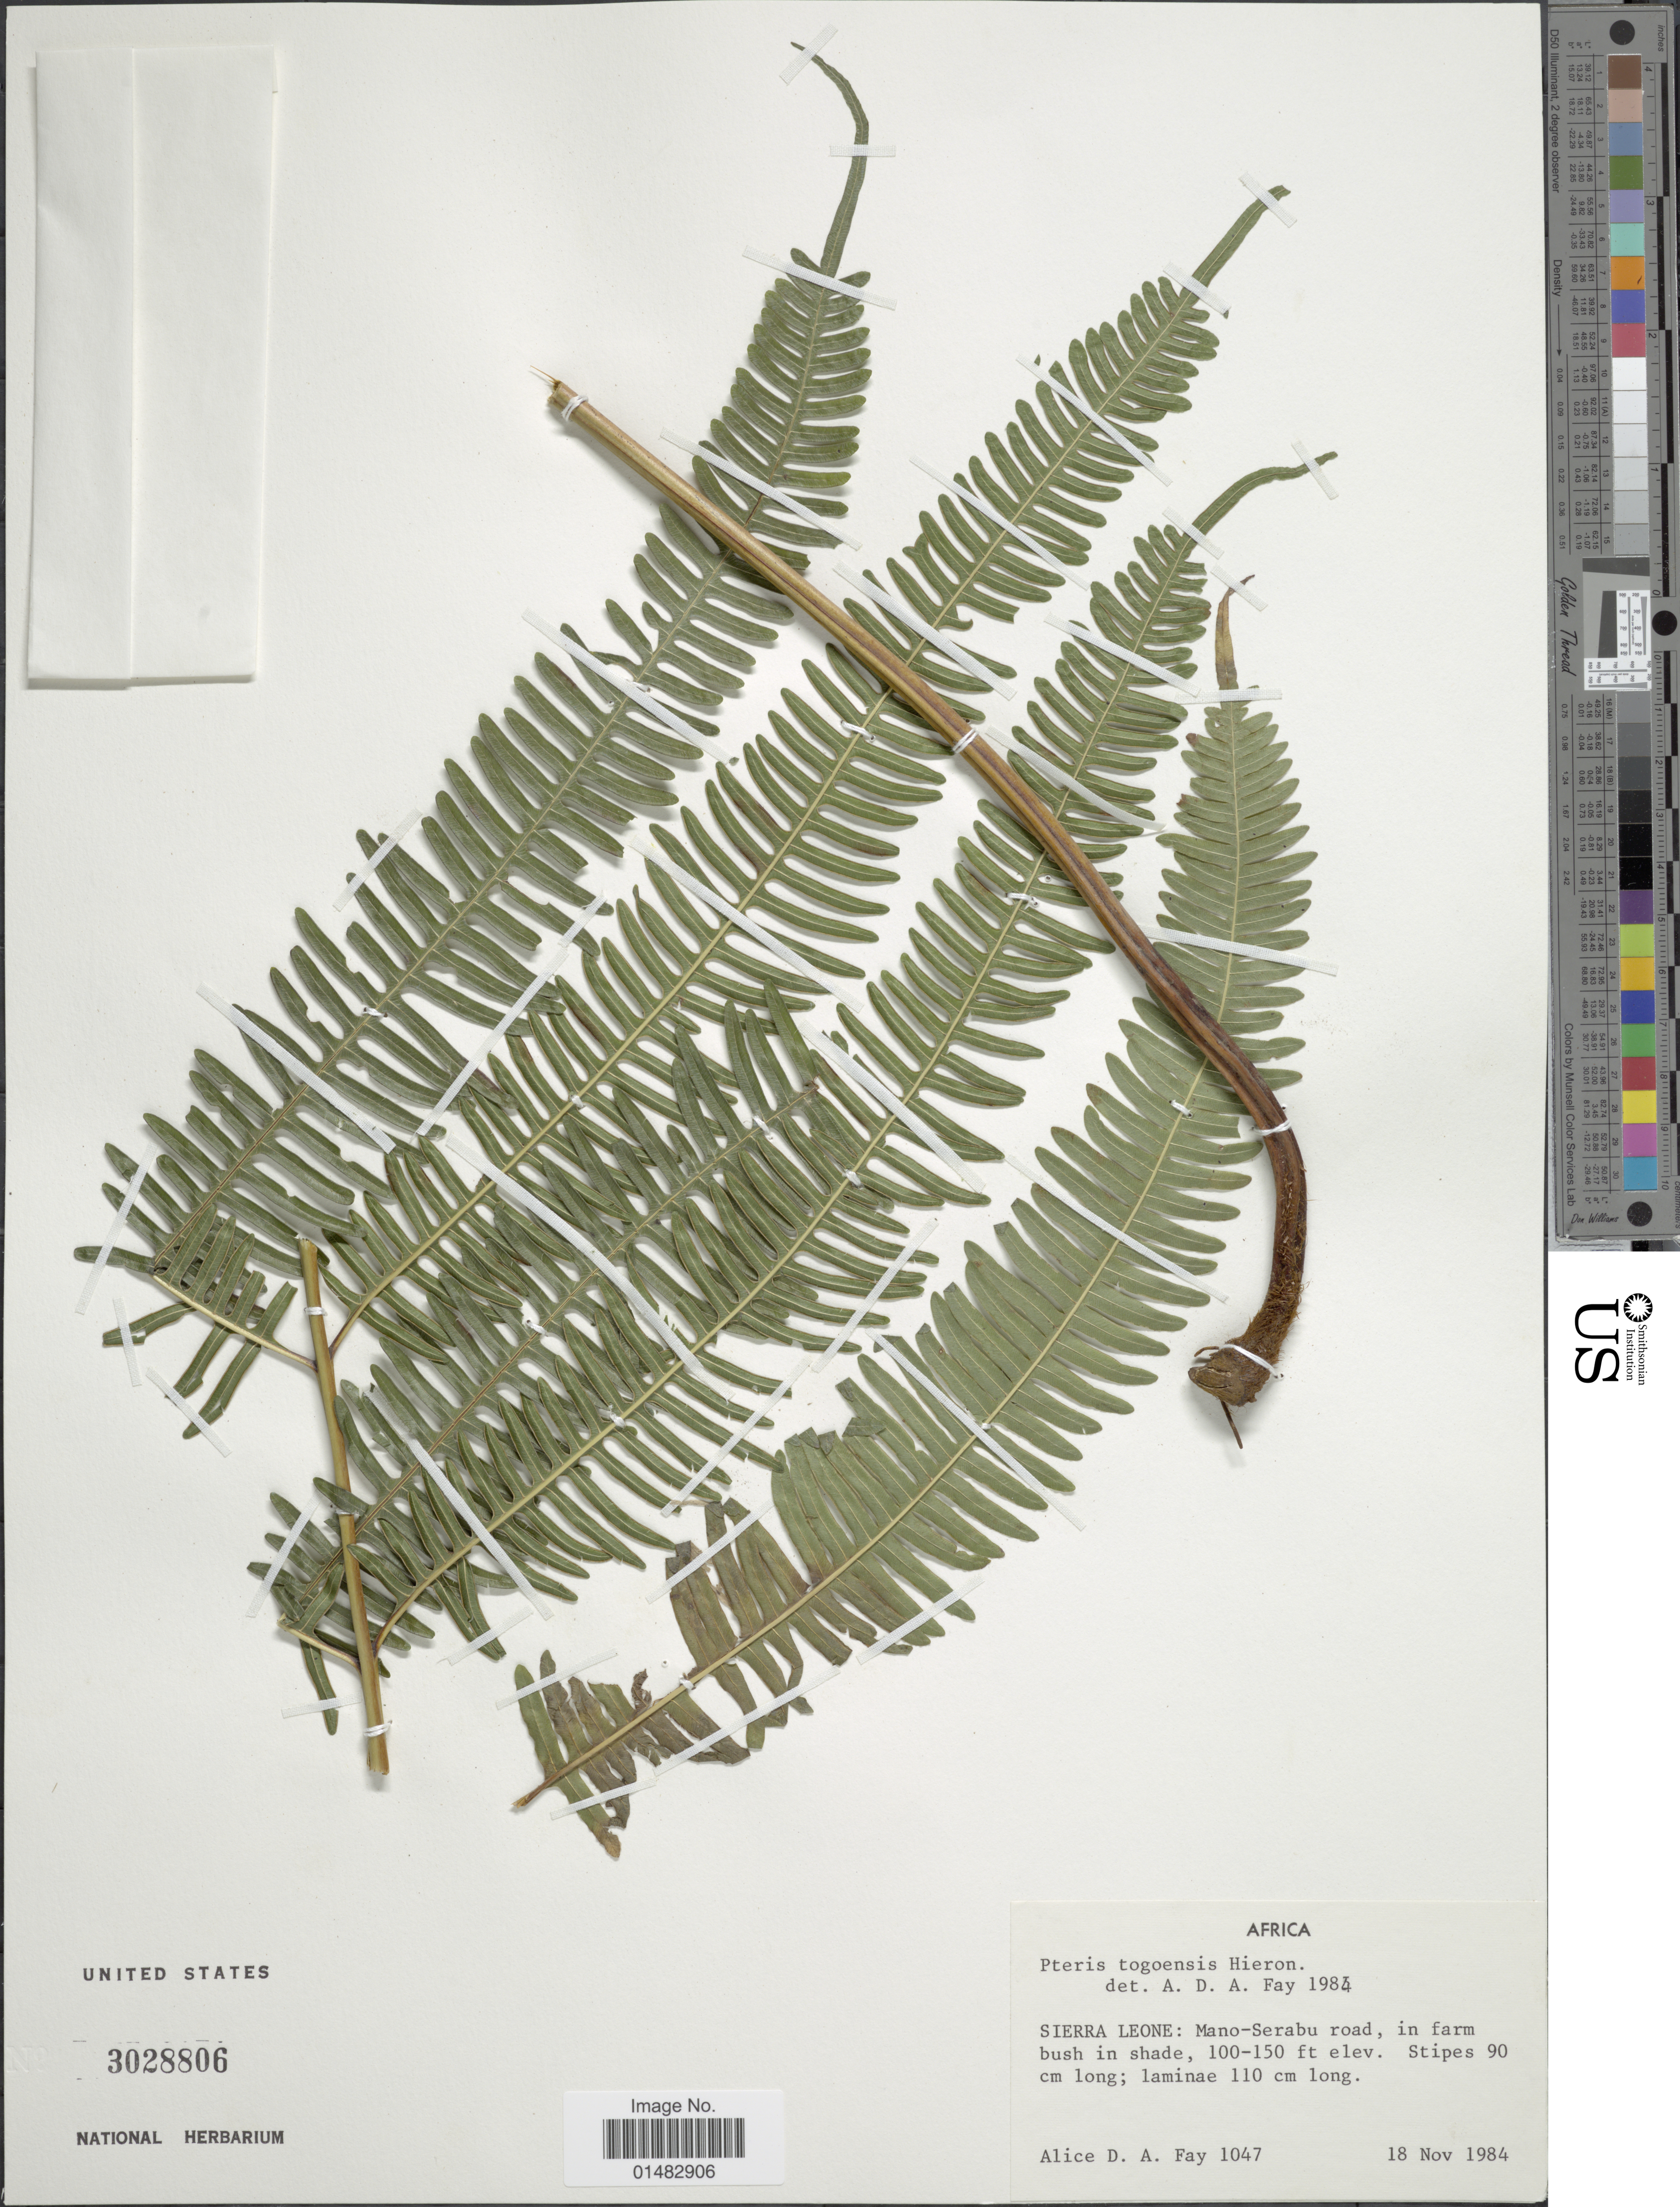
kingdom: Plantae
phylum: Tracheophyta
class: Polypodiopsida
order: Polypodiales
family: Pteridaceae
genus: Pteris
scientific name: Pteris togoensis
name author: Hieron.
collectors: A. Fay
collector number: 1047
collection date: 1984-11-18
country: Sierra Leone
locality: Mano-Serabu road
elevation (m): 30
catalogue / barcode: US 3028806